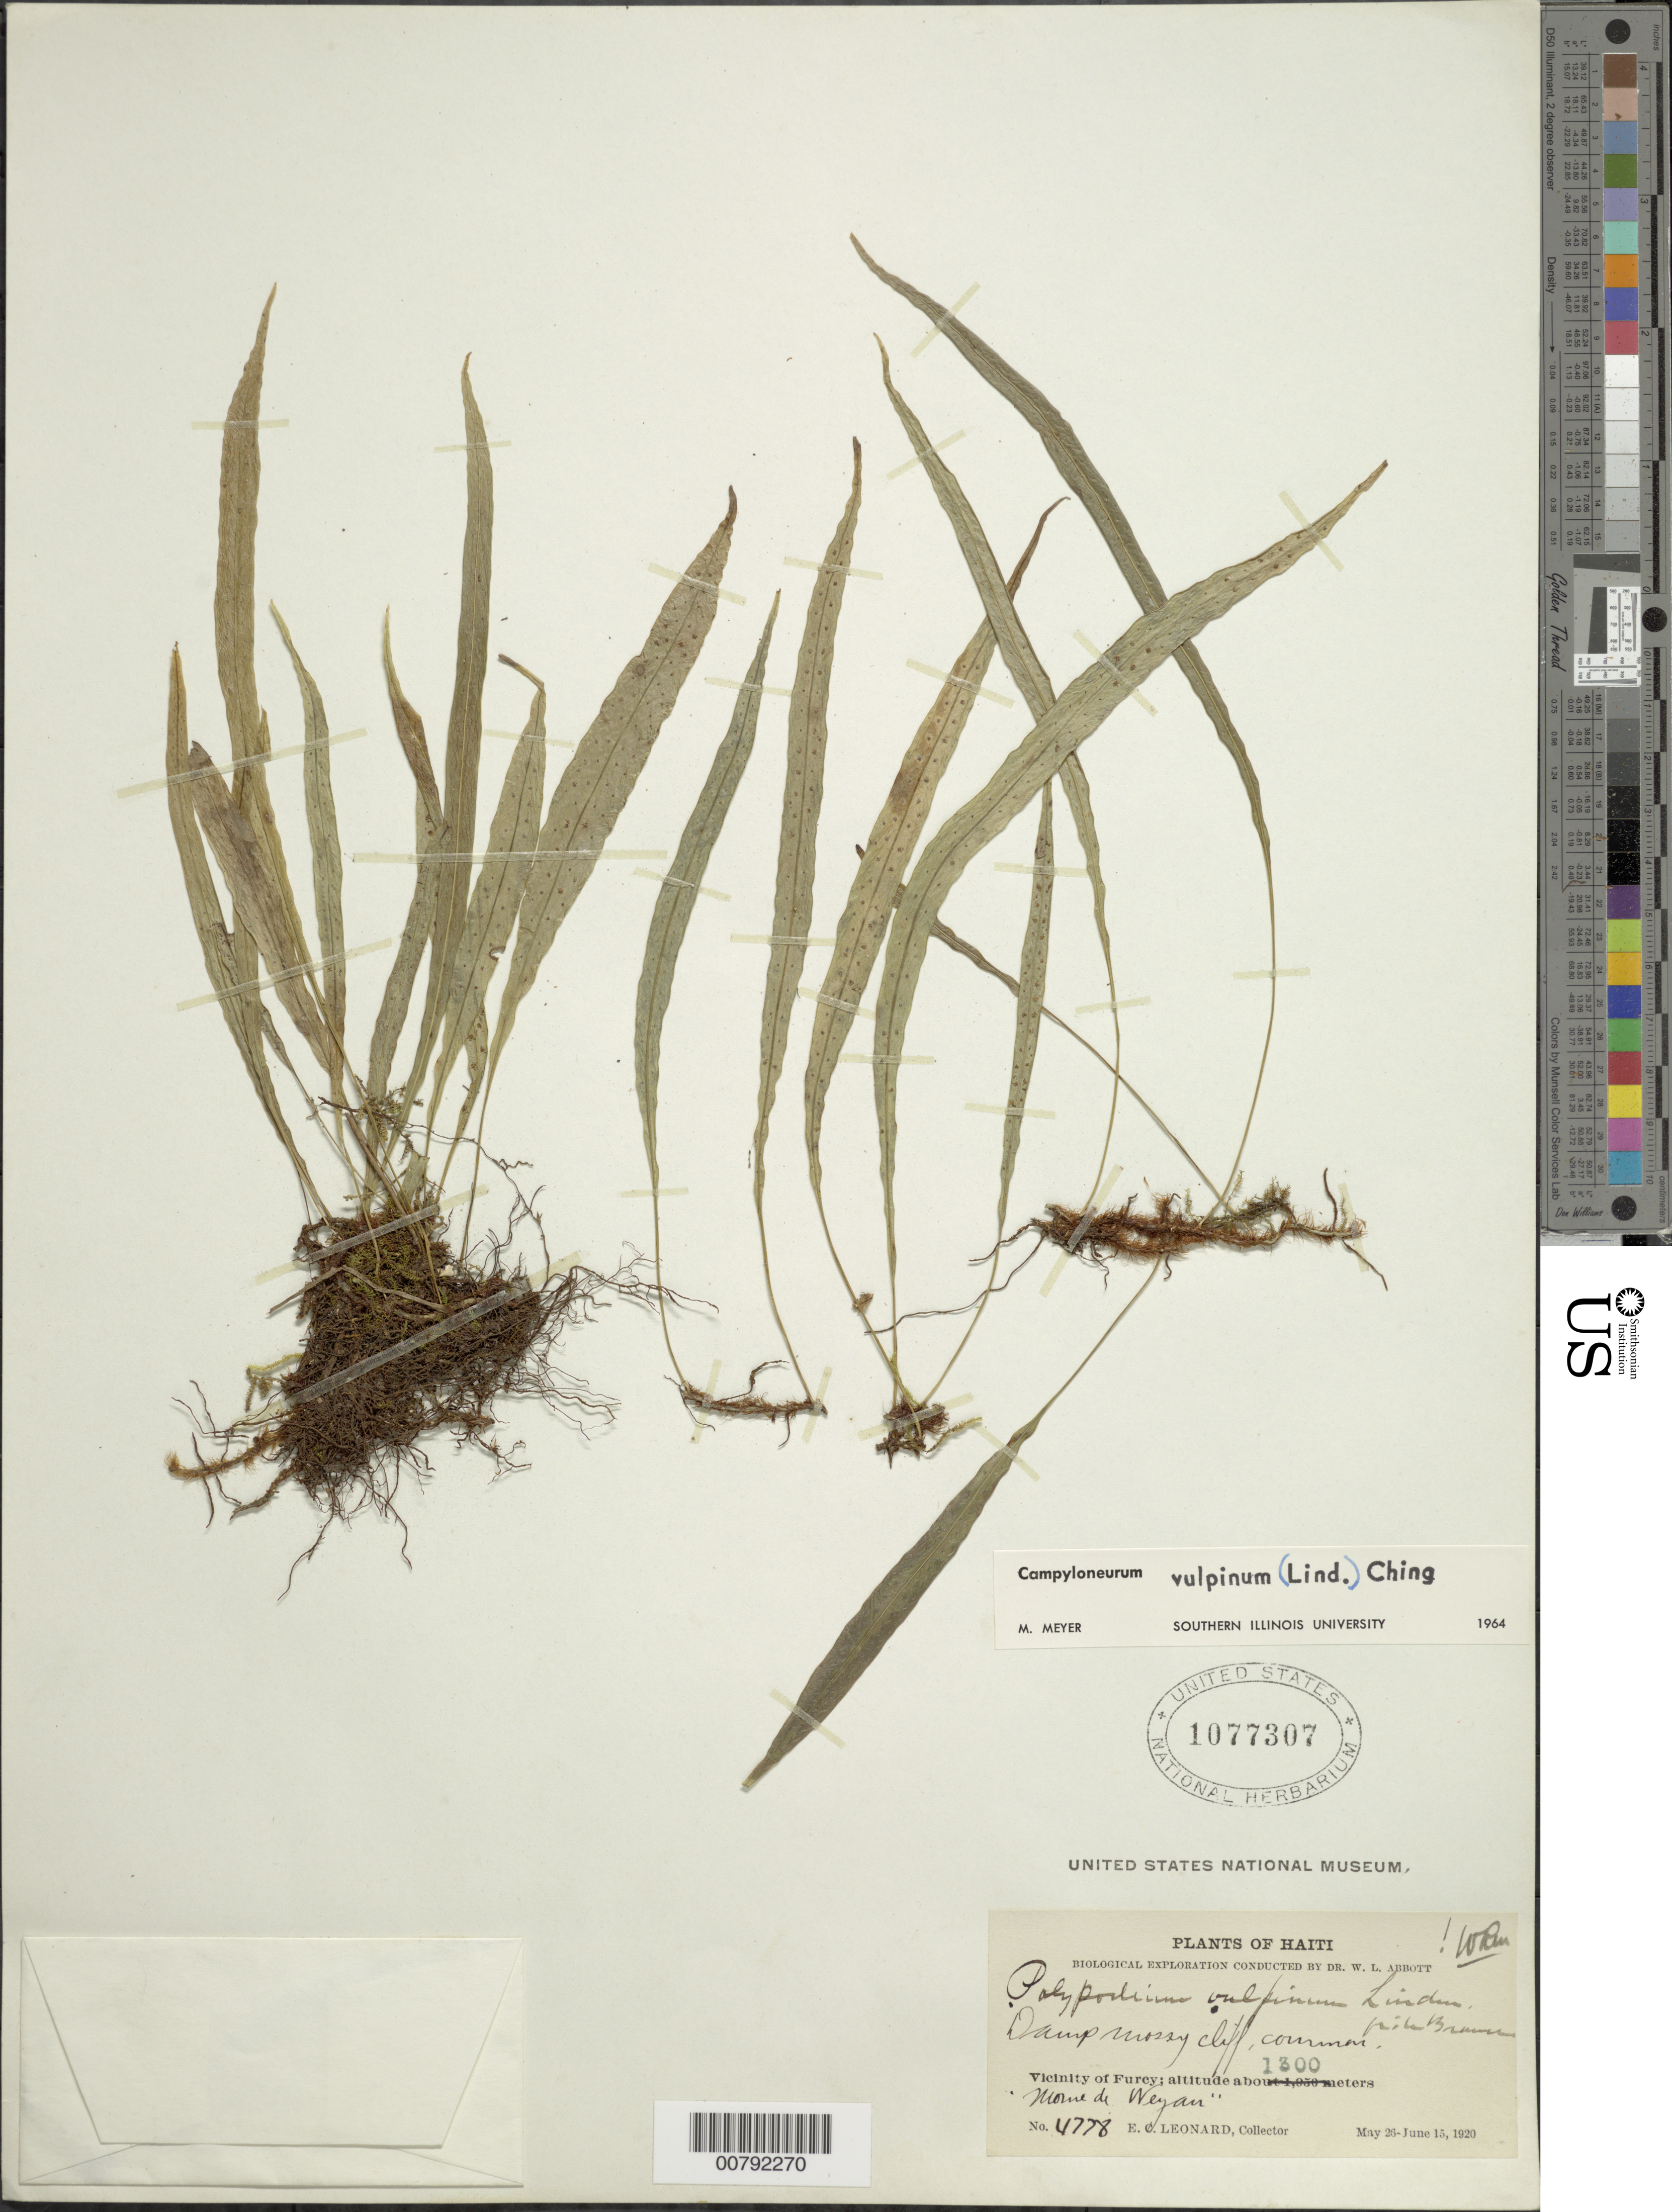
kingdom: Plantae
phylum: Tracheophyta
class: Polypodiopsida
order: Polypodiales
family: Polypodiaceae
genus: Campyloneurum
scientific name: Campyloneurum vulpinum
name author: (Lindm.) Ching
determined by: Meyer, M.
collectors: E. C. Leonard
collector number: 4778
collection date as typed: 26 May 1920 15 Jun 1920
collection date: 1920-05-26/1920-06-15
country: Haiti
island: Hispaniola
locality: Furcy, vicinity; Morne de Weyan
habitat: Damp mossy cliff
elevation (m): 1300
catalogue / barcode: US 1077307